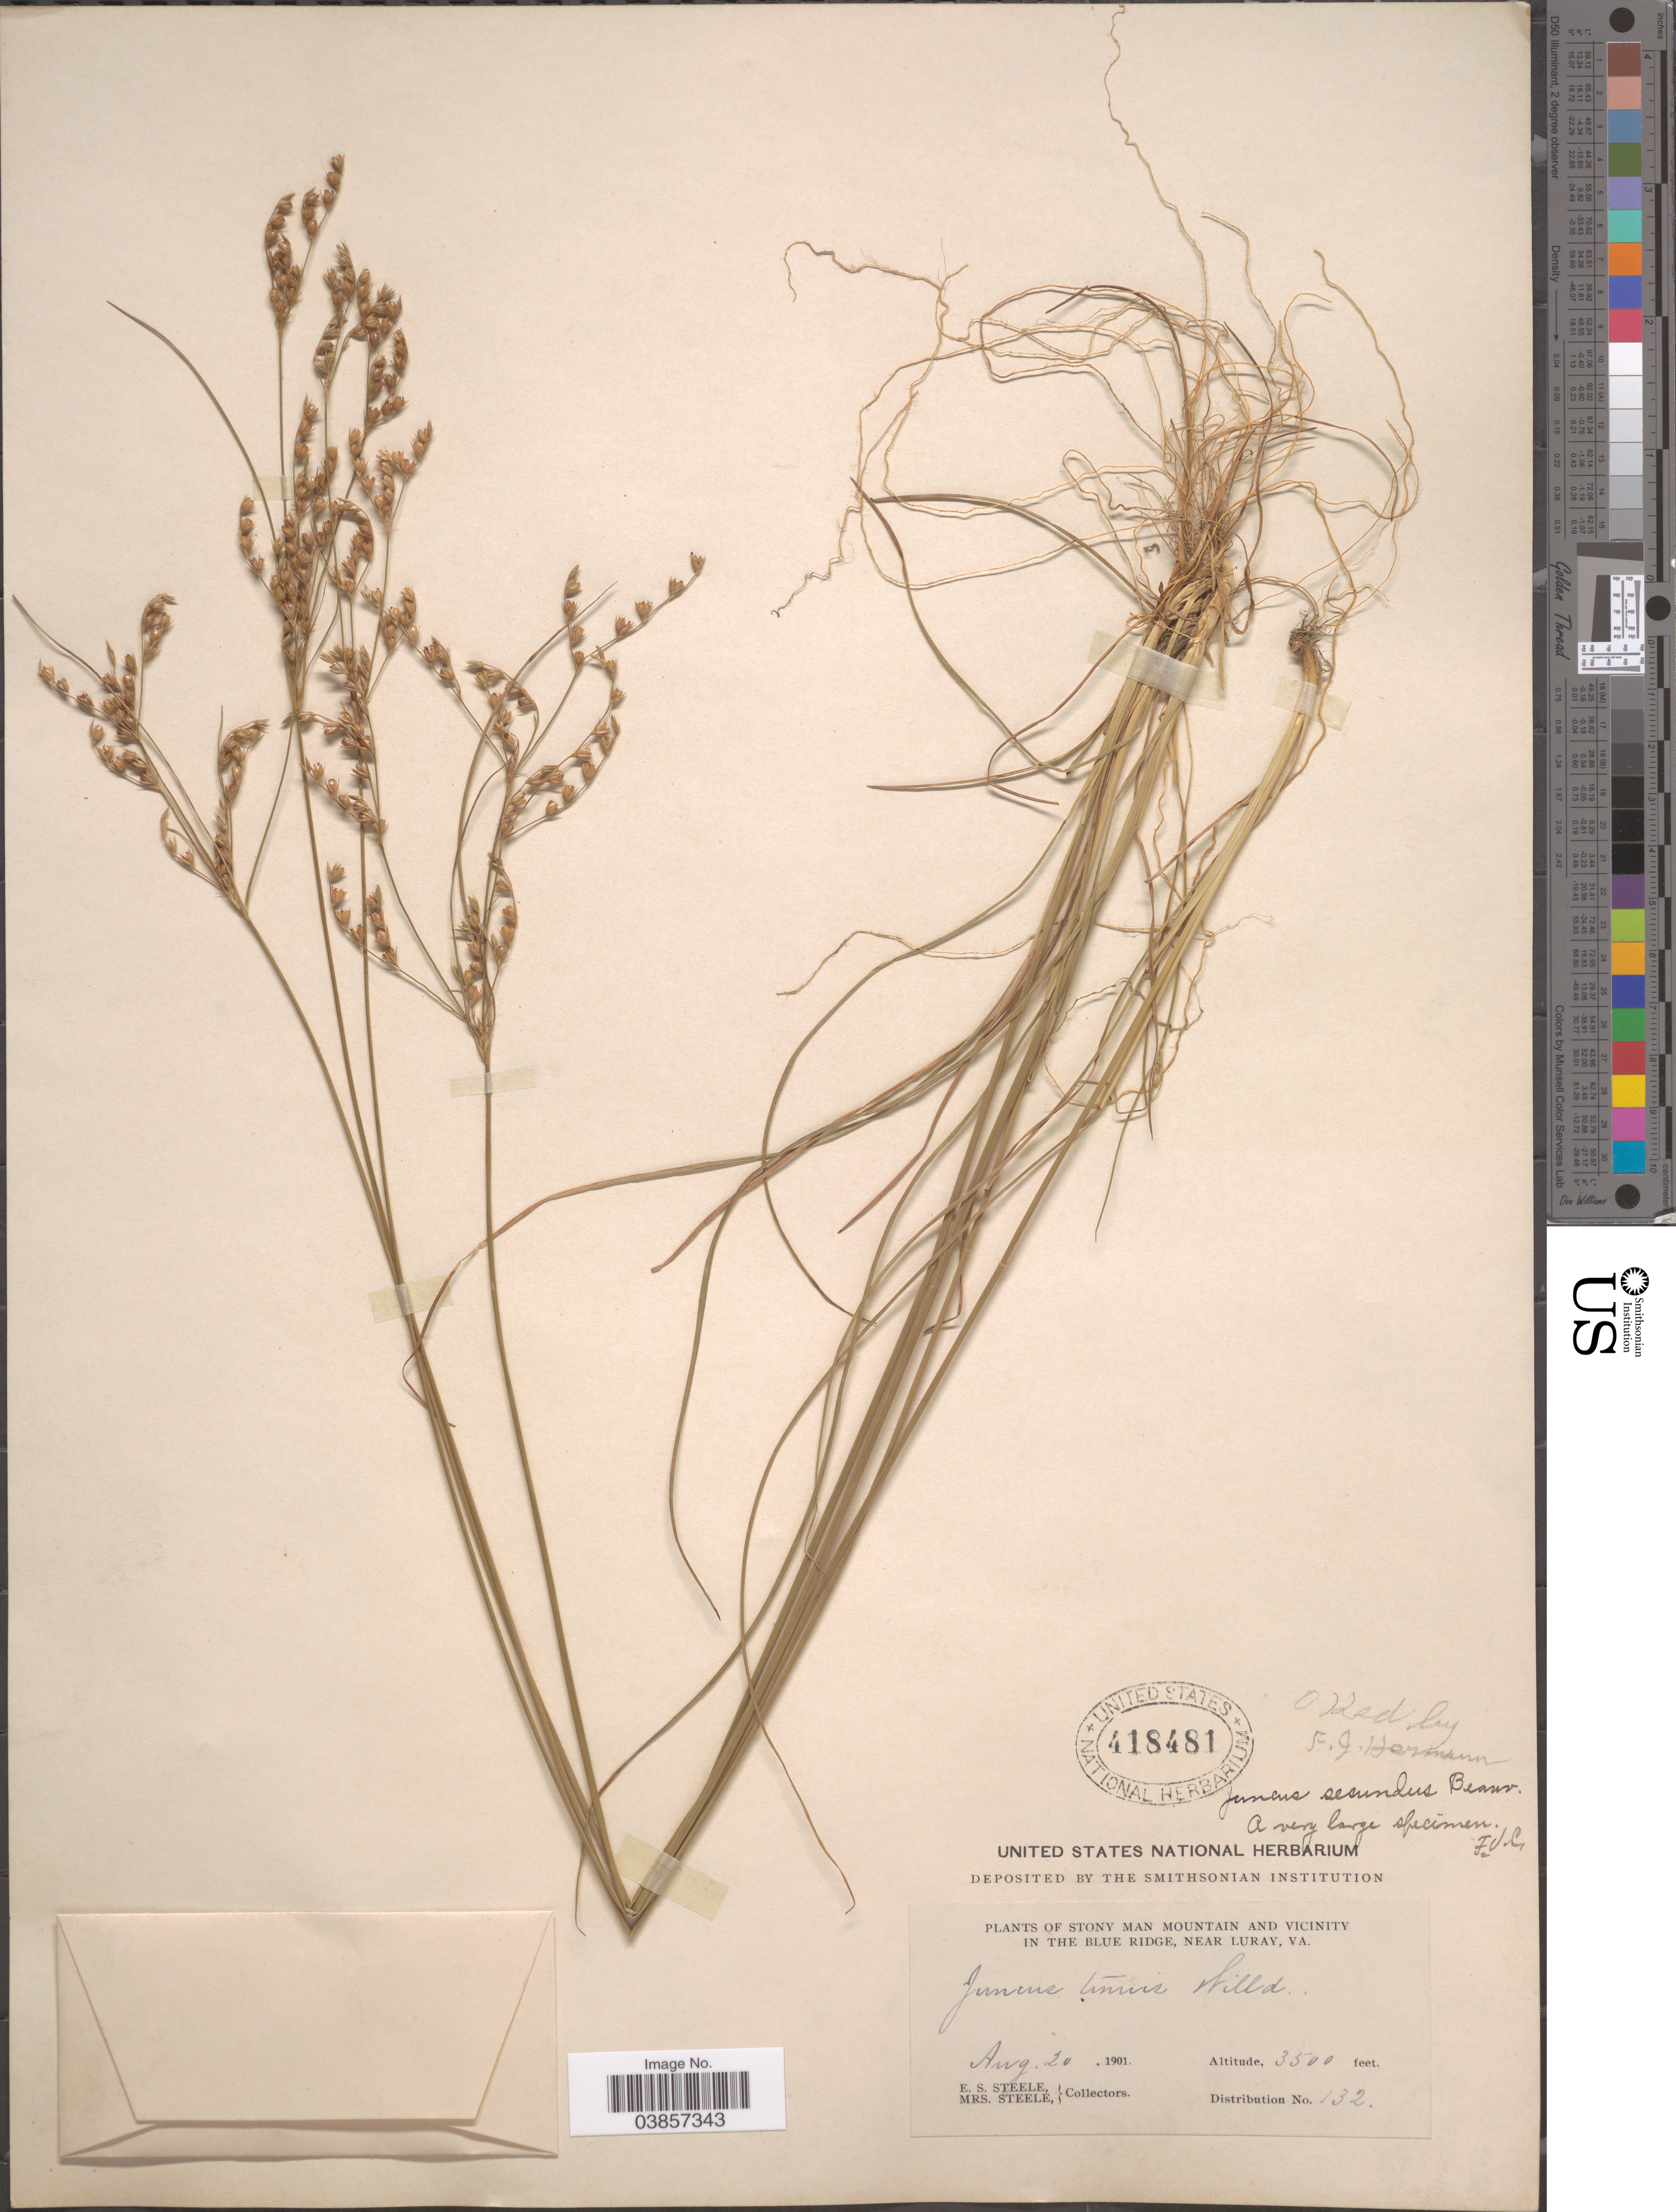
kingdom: Plantae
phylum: Tracheophyta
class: Liliopsida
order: Poales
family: Juncaceae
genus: Juncus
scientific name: Juncus secundus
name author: P. Beauv.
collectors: E. Steele & Mrs. E. S. Steele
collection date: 1901-08-20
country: United States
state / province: Virginia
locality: Stony Man Mountain and vicinity in The Blue Ridge, Near Luray.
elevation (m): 1067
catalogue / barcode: US 418481